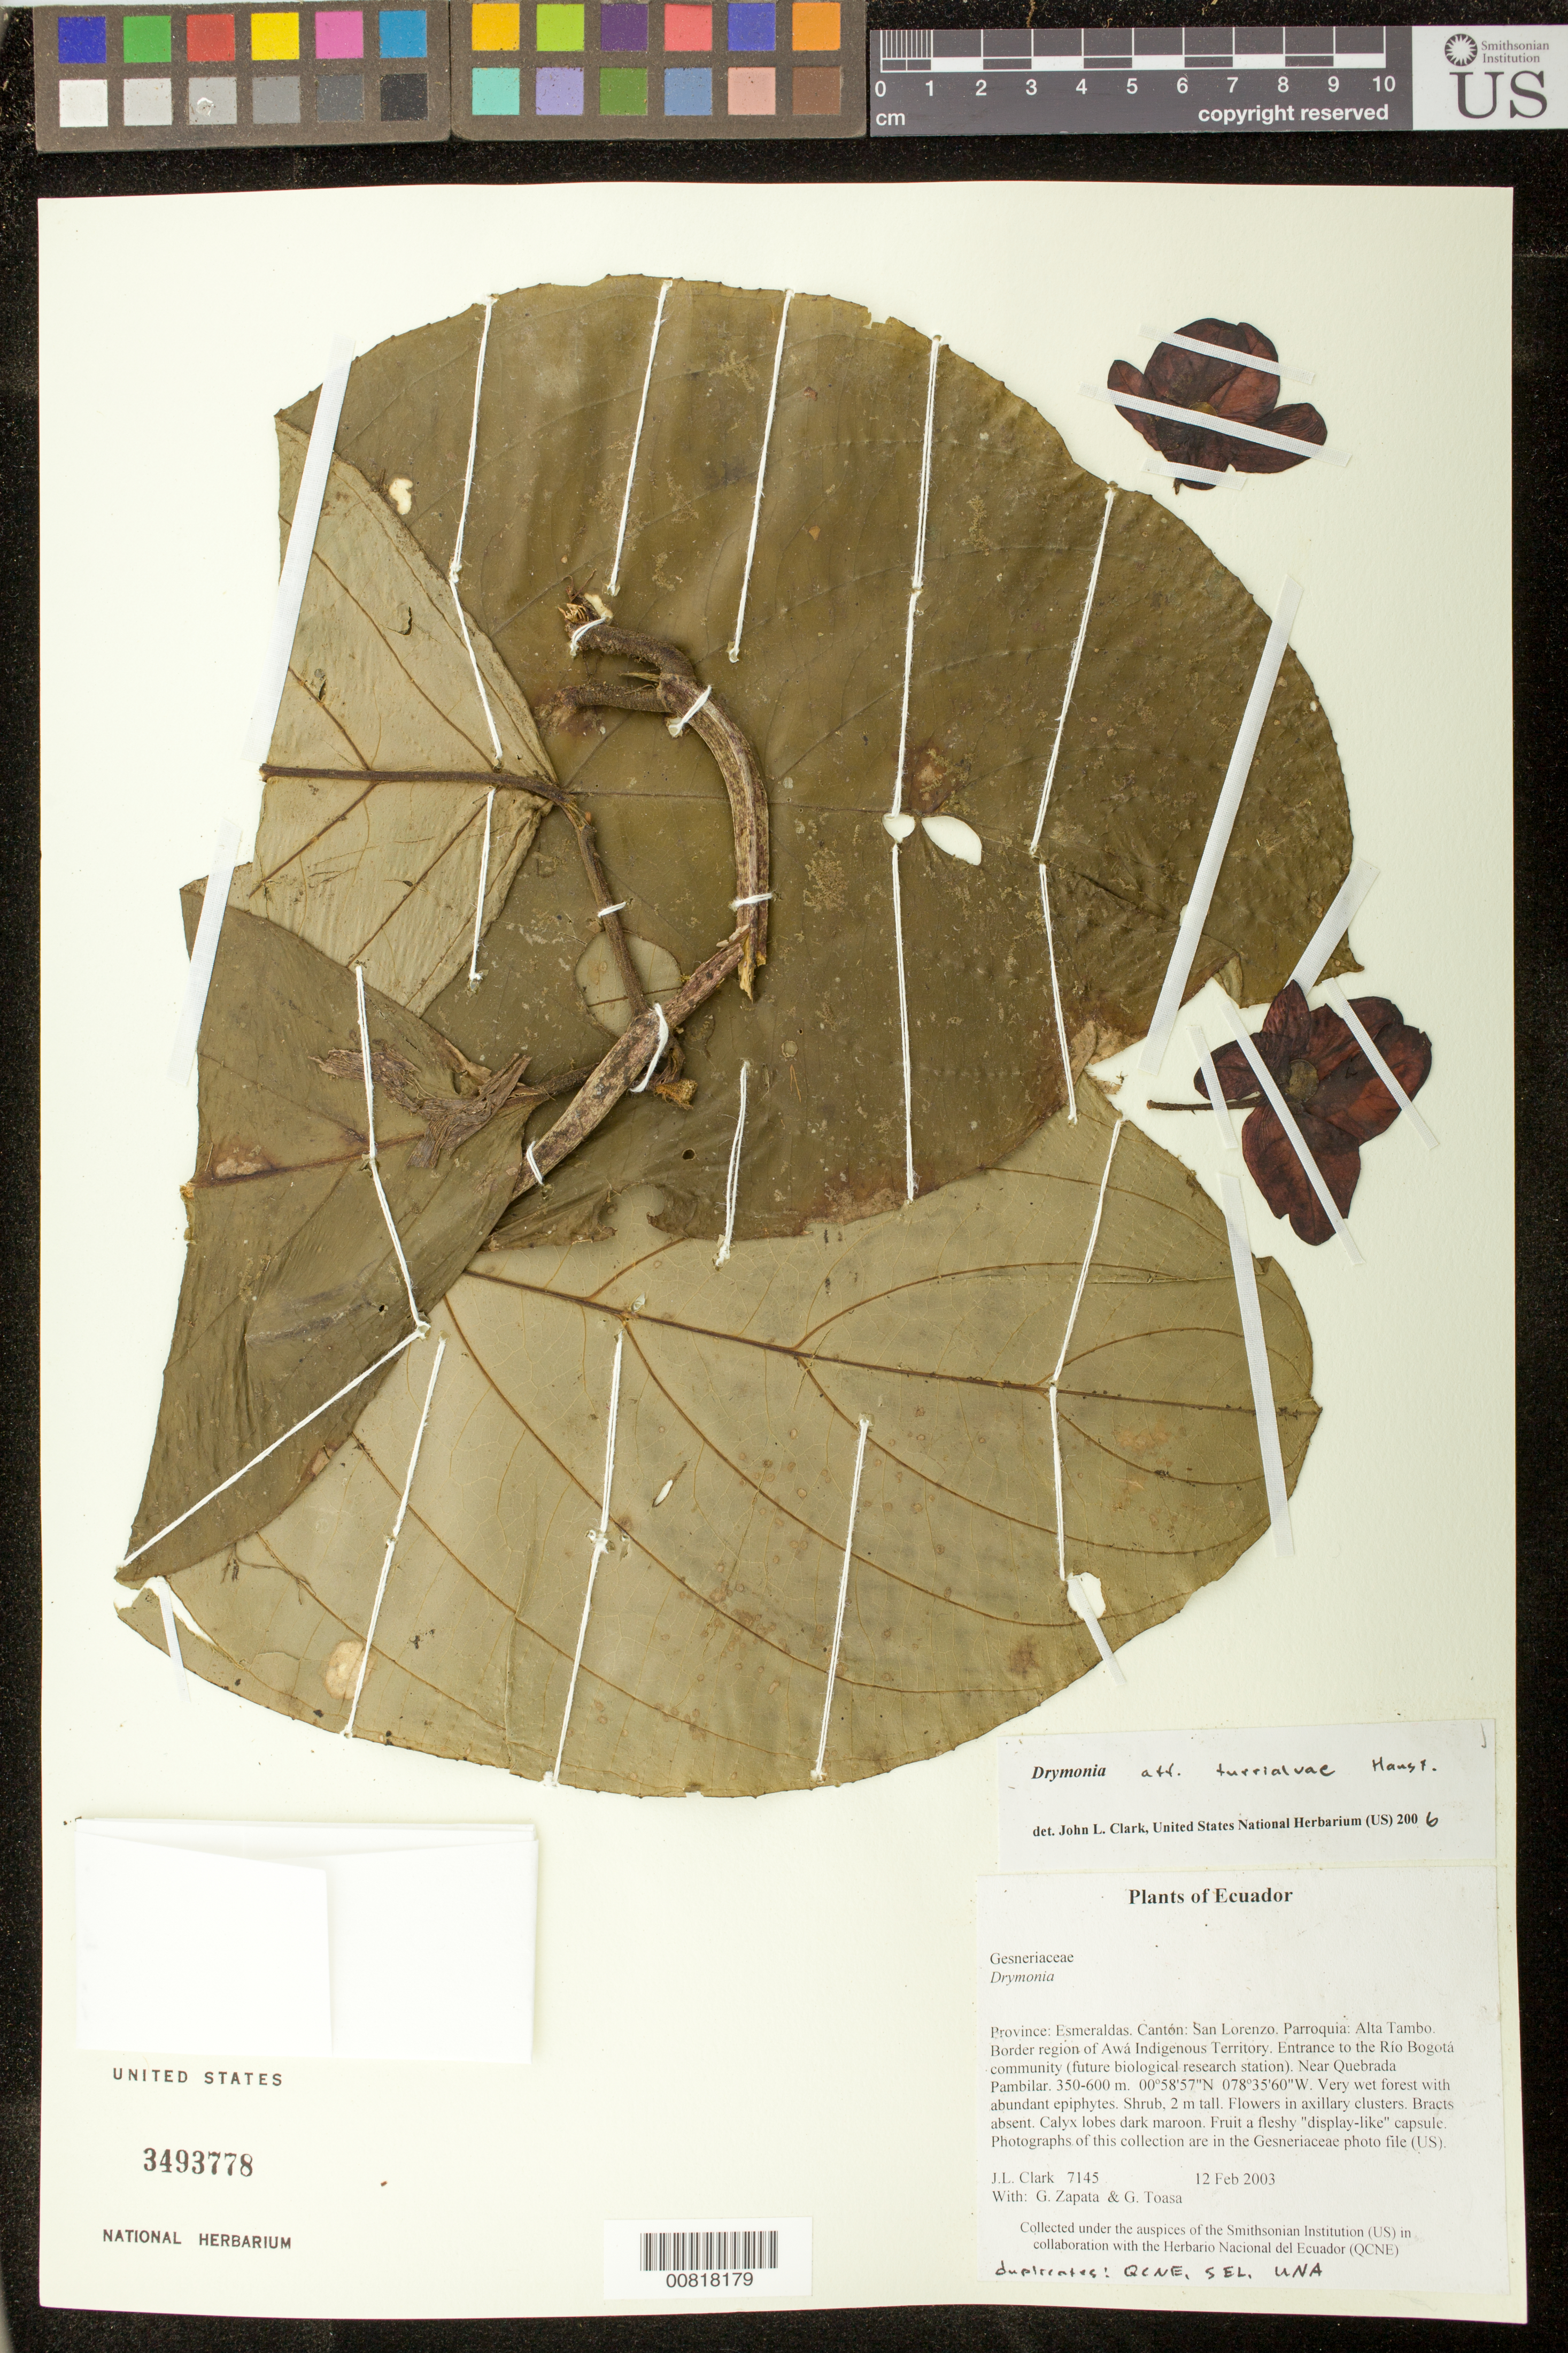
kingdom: Plantae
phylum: Tracheophyta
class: Magnoliopsida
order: Lamiales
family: Gesneriaceae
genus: Drymonia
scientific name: Drymonia atropurpurea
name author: Clavijo & J.L. Clark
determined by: Skog, Laurence E.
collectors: J. L. Clark, G. Zapata & G. Toasa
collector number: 7145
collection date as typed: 12 Feb 2003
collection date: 2003-02-12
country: Ecuador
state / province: Esmeraldas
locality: San Lorenzo. Parroquia: Alta Tambo. Border region of Awá Indigenous Territory. Entrance to the Río Bogotá community (future biological research station). Near Quebrada Pambilar.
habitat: Very wet forest with abundant epiphytes.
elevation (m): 350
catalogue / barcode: US 3493778